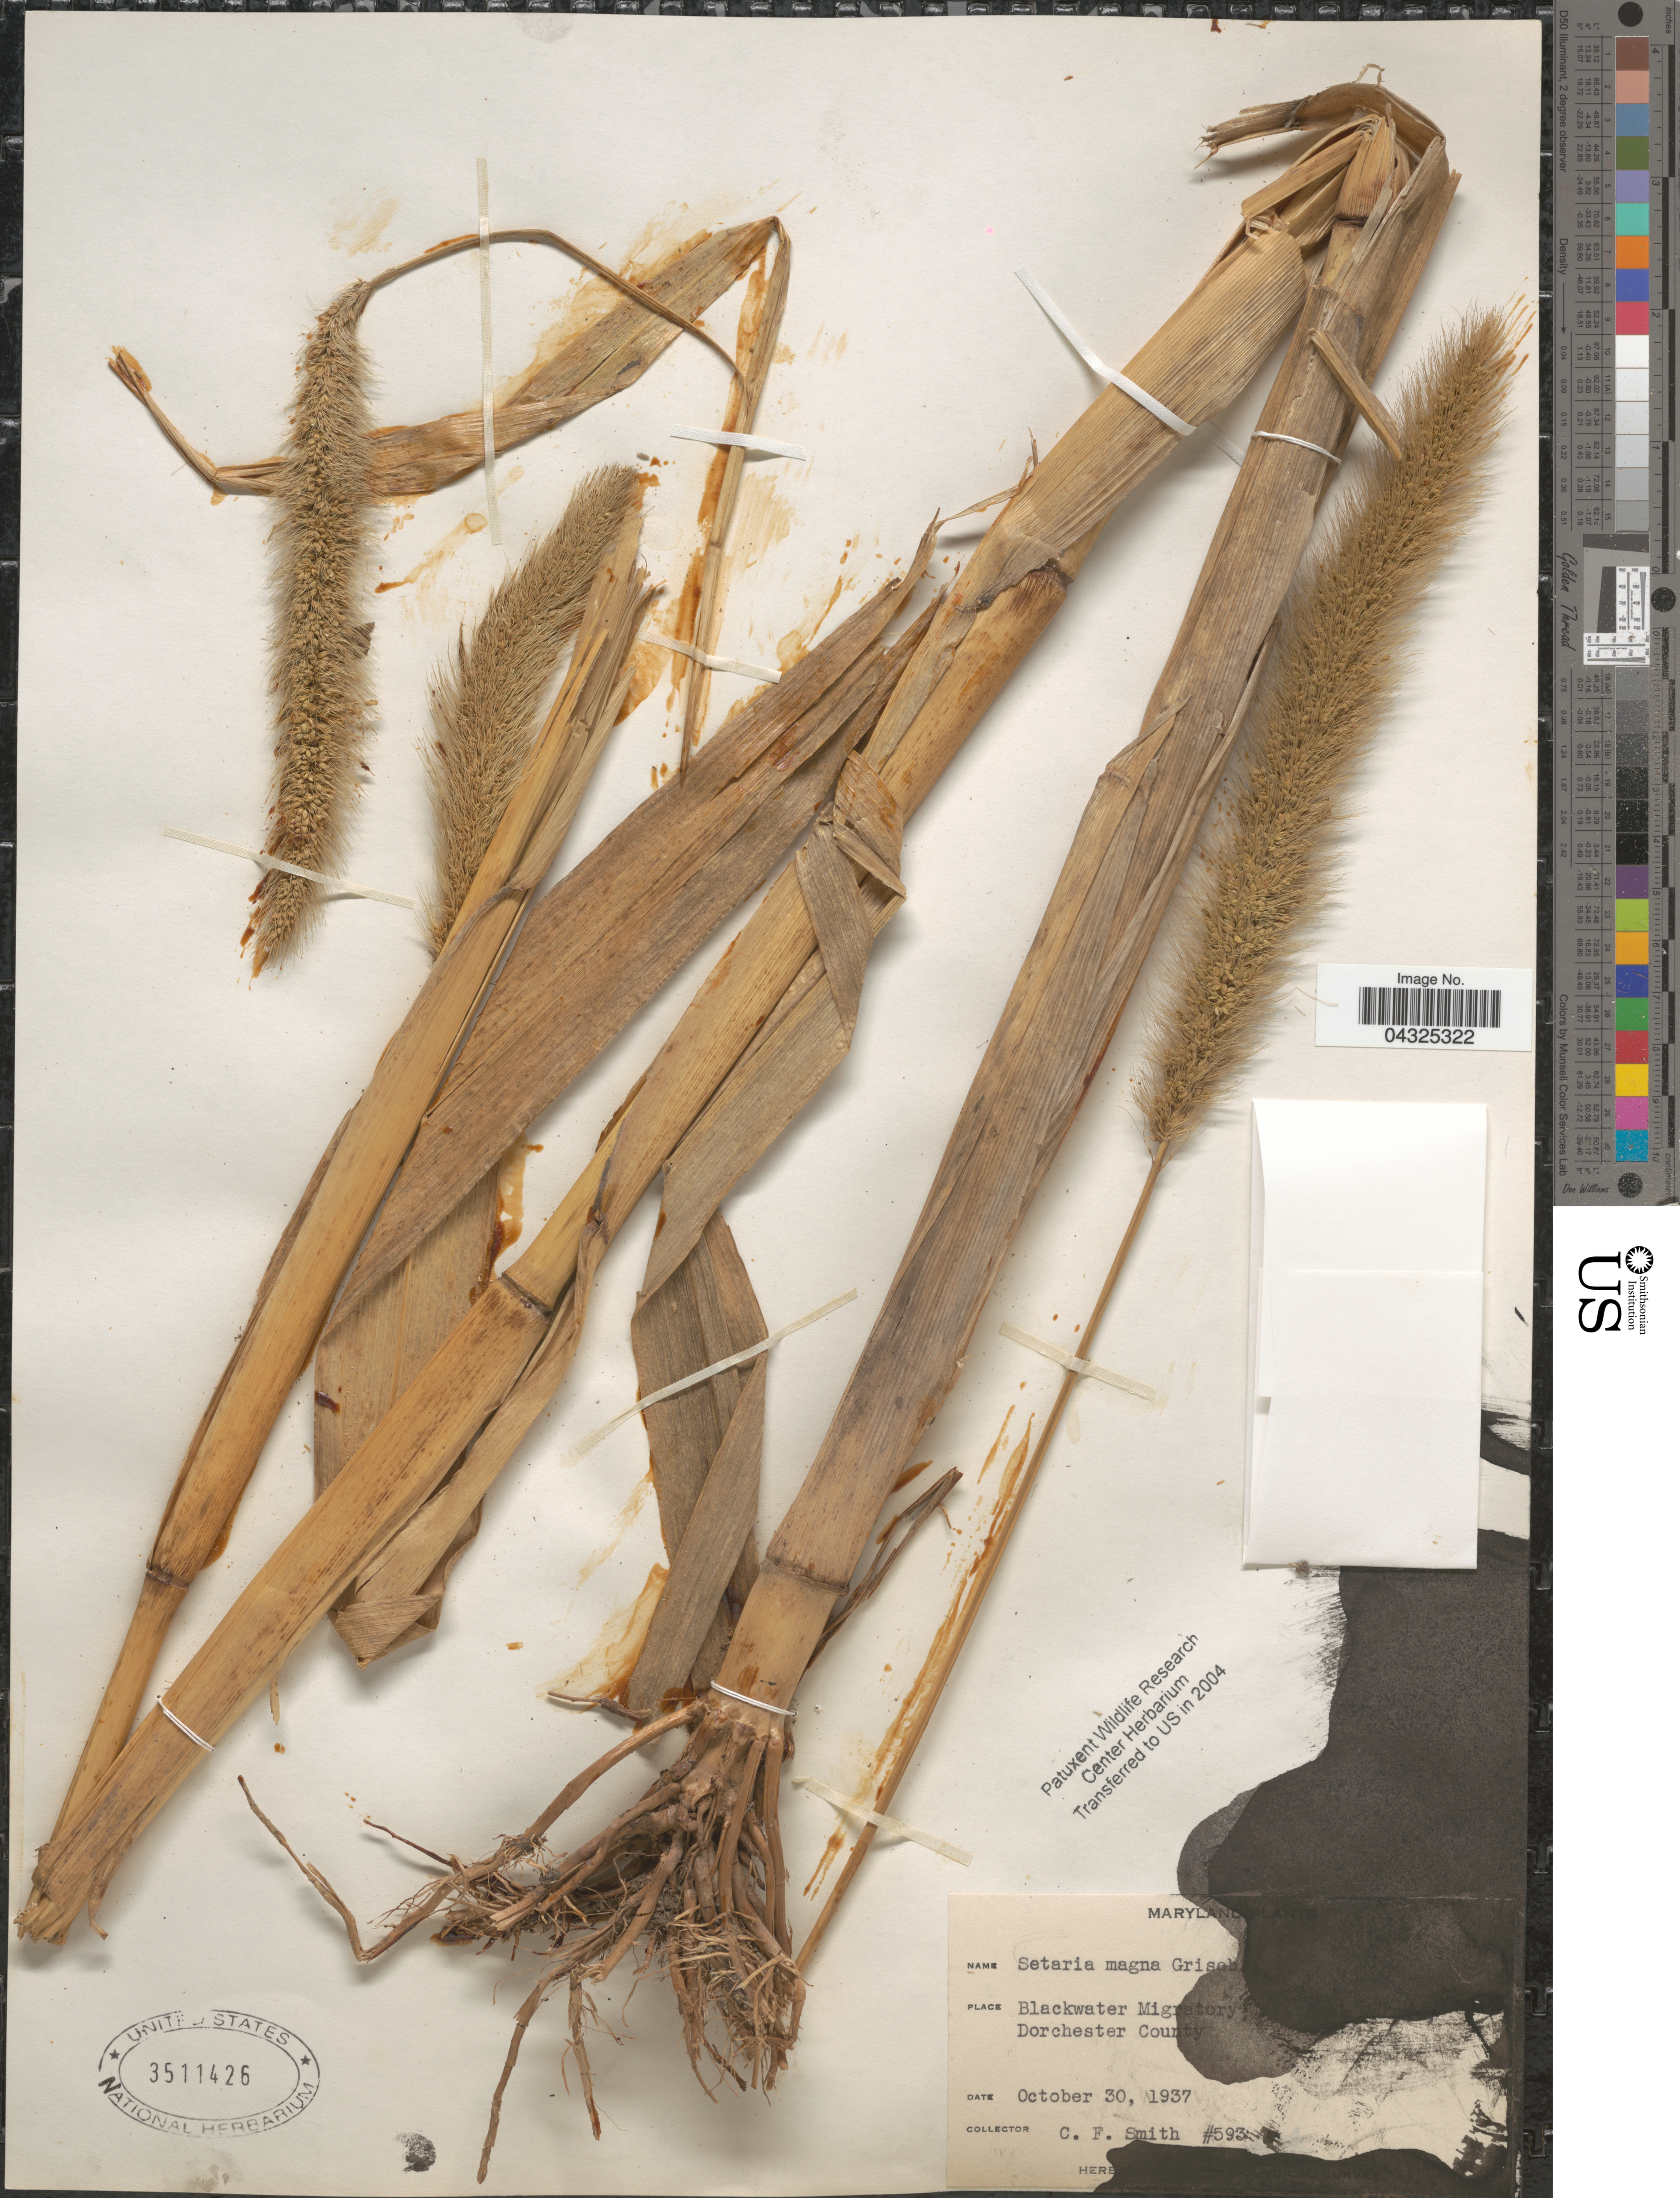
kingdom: Plantae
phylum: Tracheophyta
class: Liliopsida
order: Poales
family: Poaceae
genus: Setaria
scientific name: Setaria magna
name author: Griseb.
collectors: C. F. Smith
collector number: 593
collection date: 1937-10-30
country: United States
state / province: Maryland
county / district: Dorchester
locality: Blackwater Migratory. Dorchester County. [illegible text] Survey.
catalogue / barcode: US 3511426